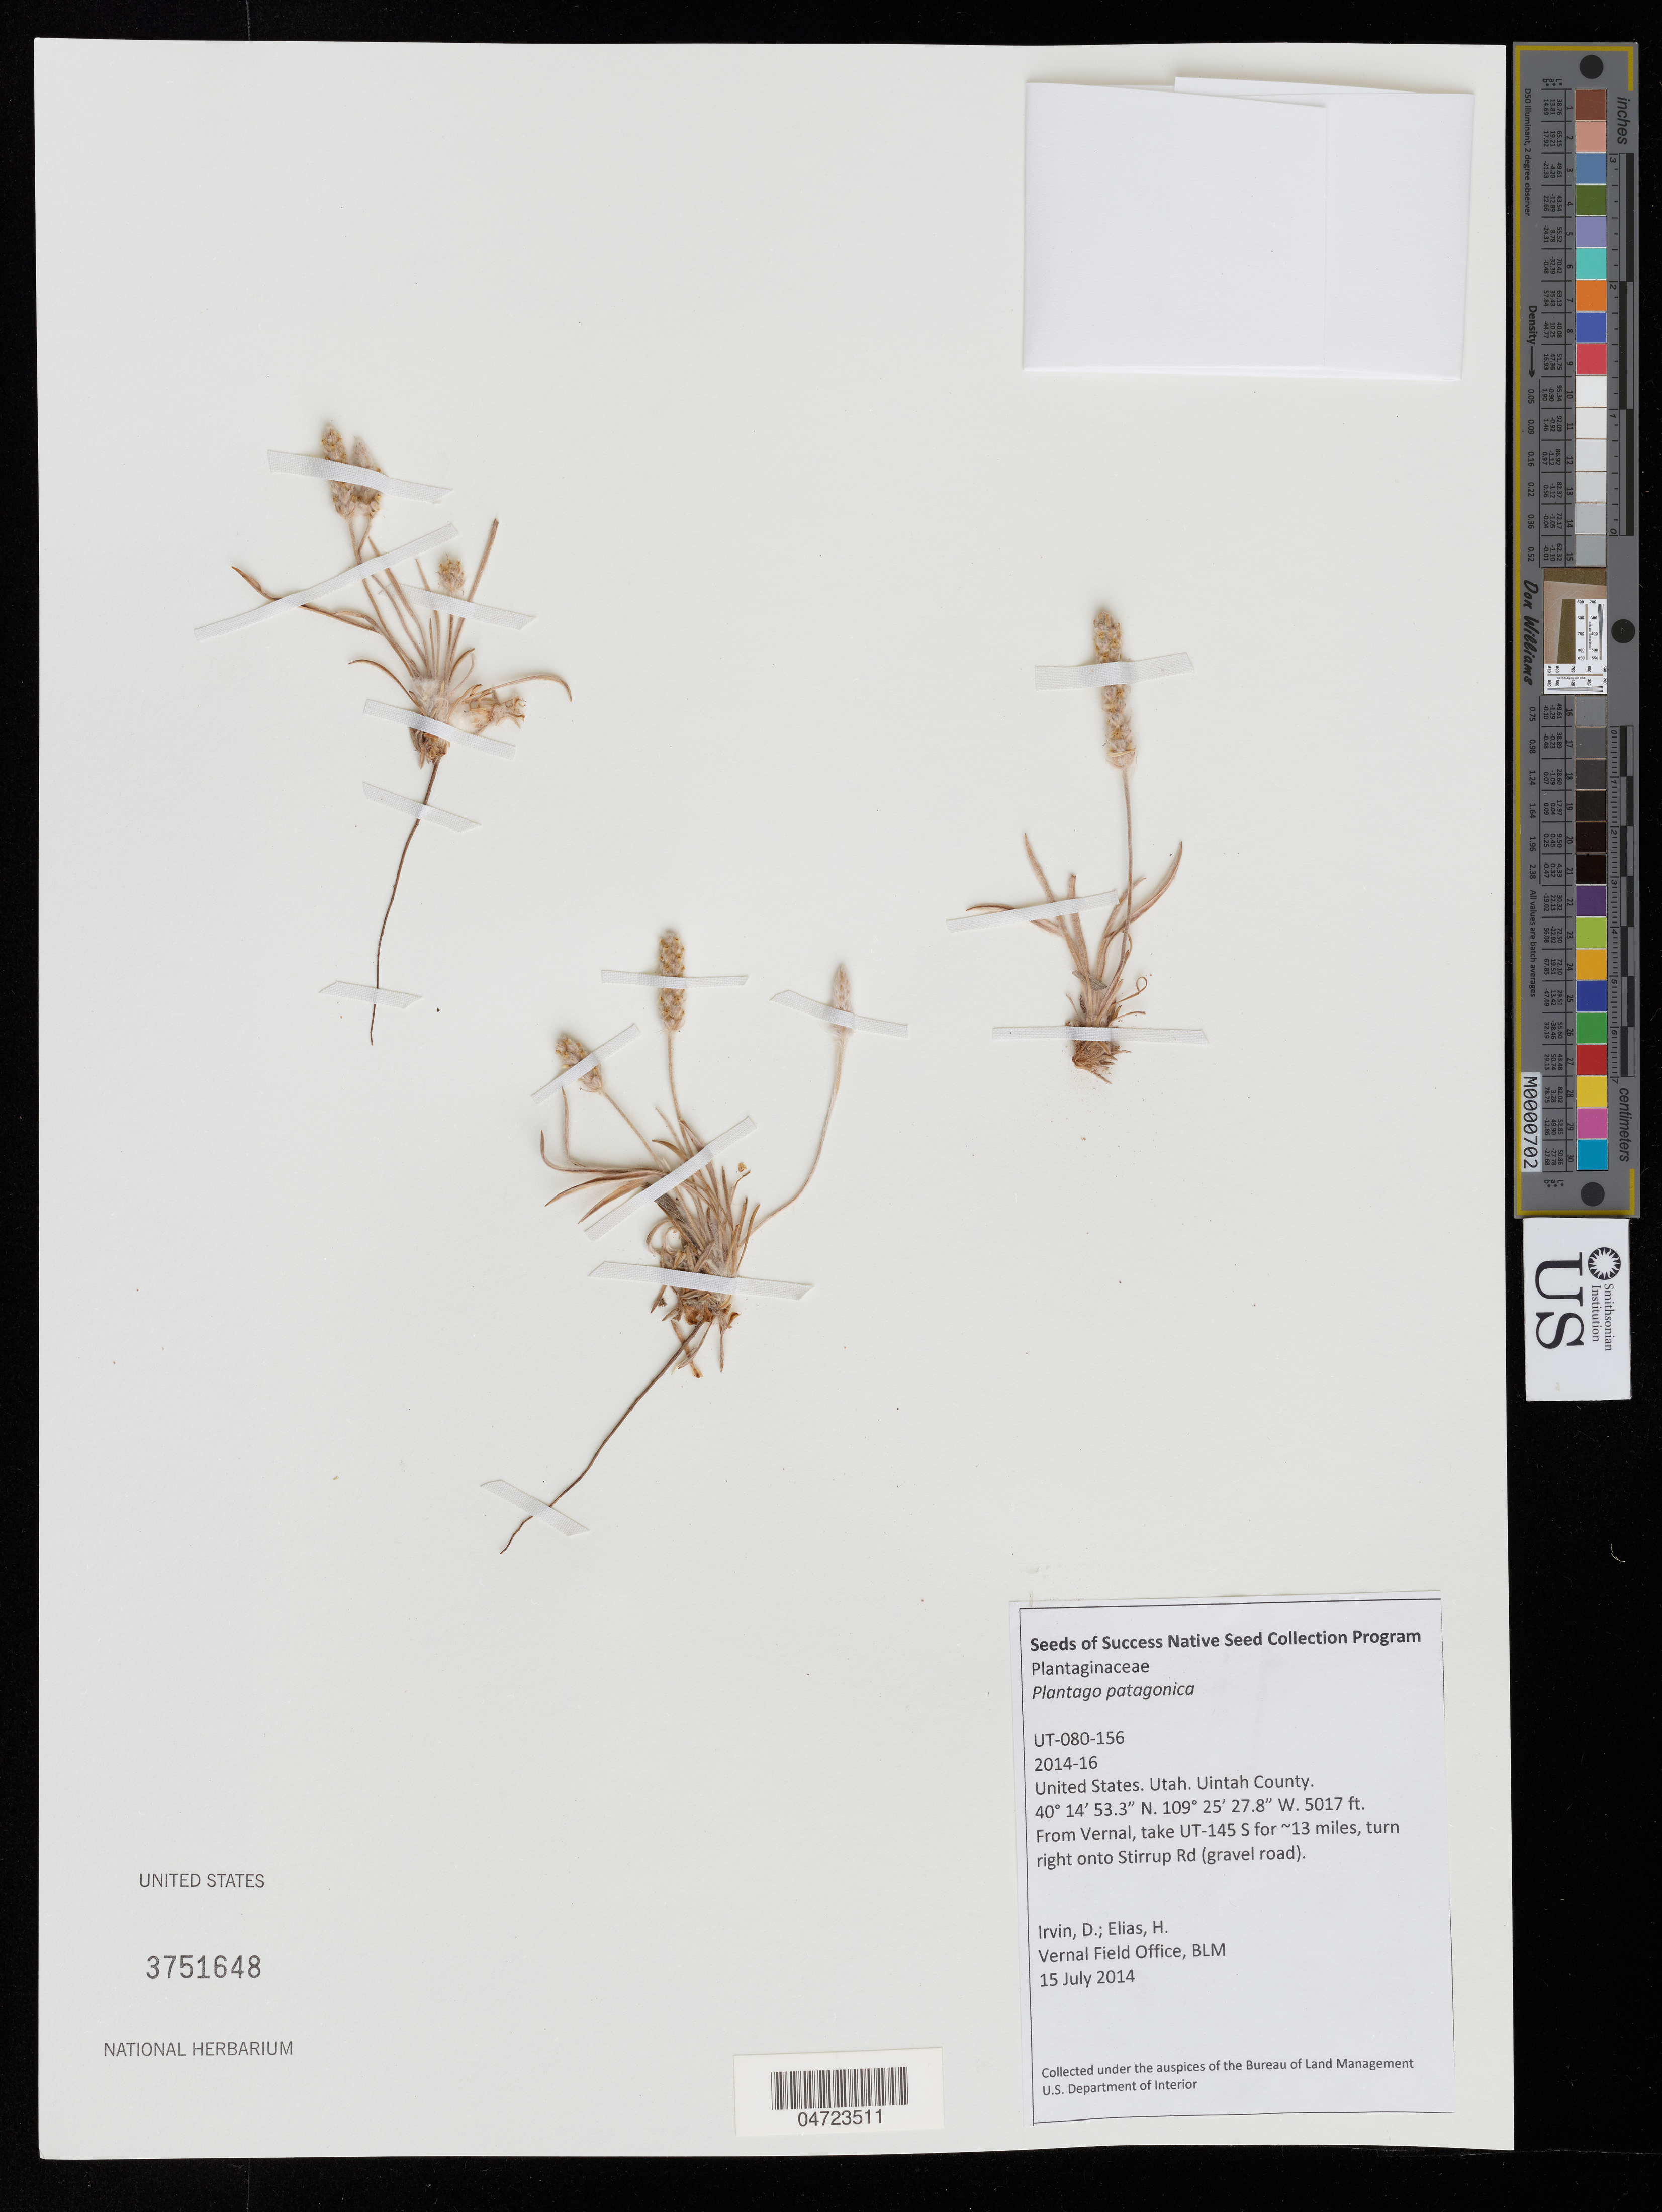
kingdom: Plantae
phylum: Tracheophyta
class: Magnoliopsida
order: Lamiales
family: Plantaginaceae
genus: Plantago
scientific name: Plantago patagonica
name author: Jacq.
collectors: D. Irvin & H. Elias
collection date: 2014-07-15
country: United States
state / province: Utah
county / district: Uintah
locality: Uintah County. From Vernal, take US-145 S for ~13 miles, turn right onto Stirrup Rd (gravel road).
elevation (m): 1529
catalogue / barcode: US 3751648